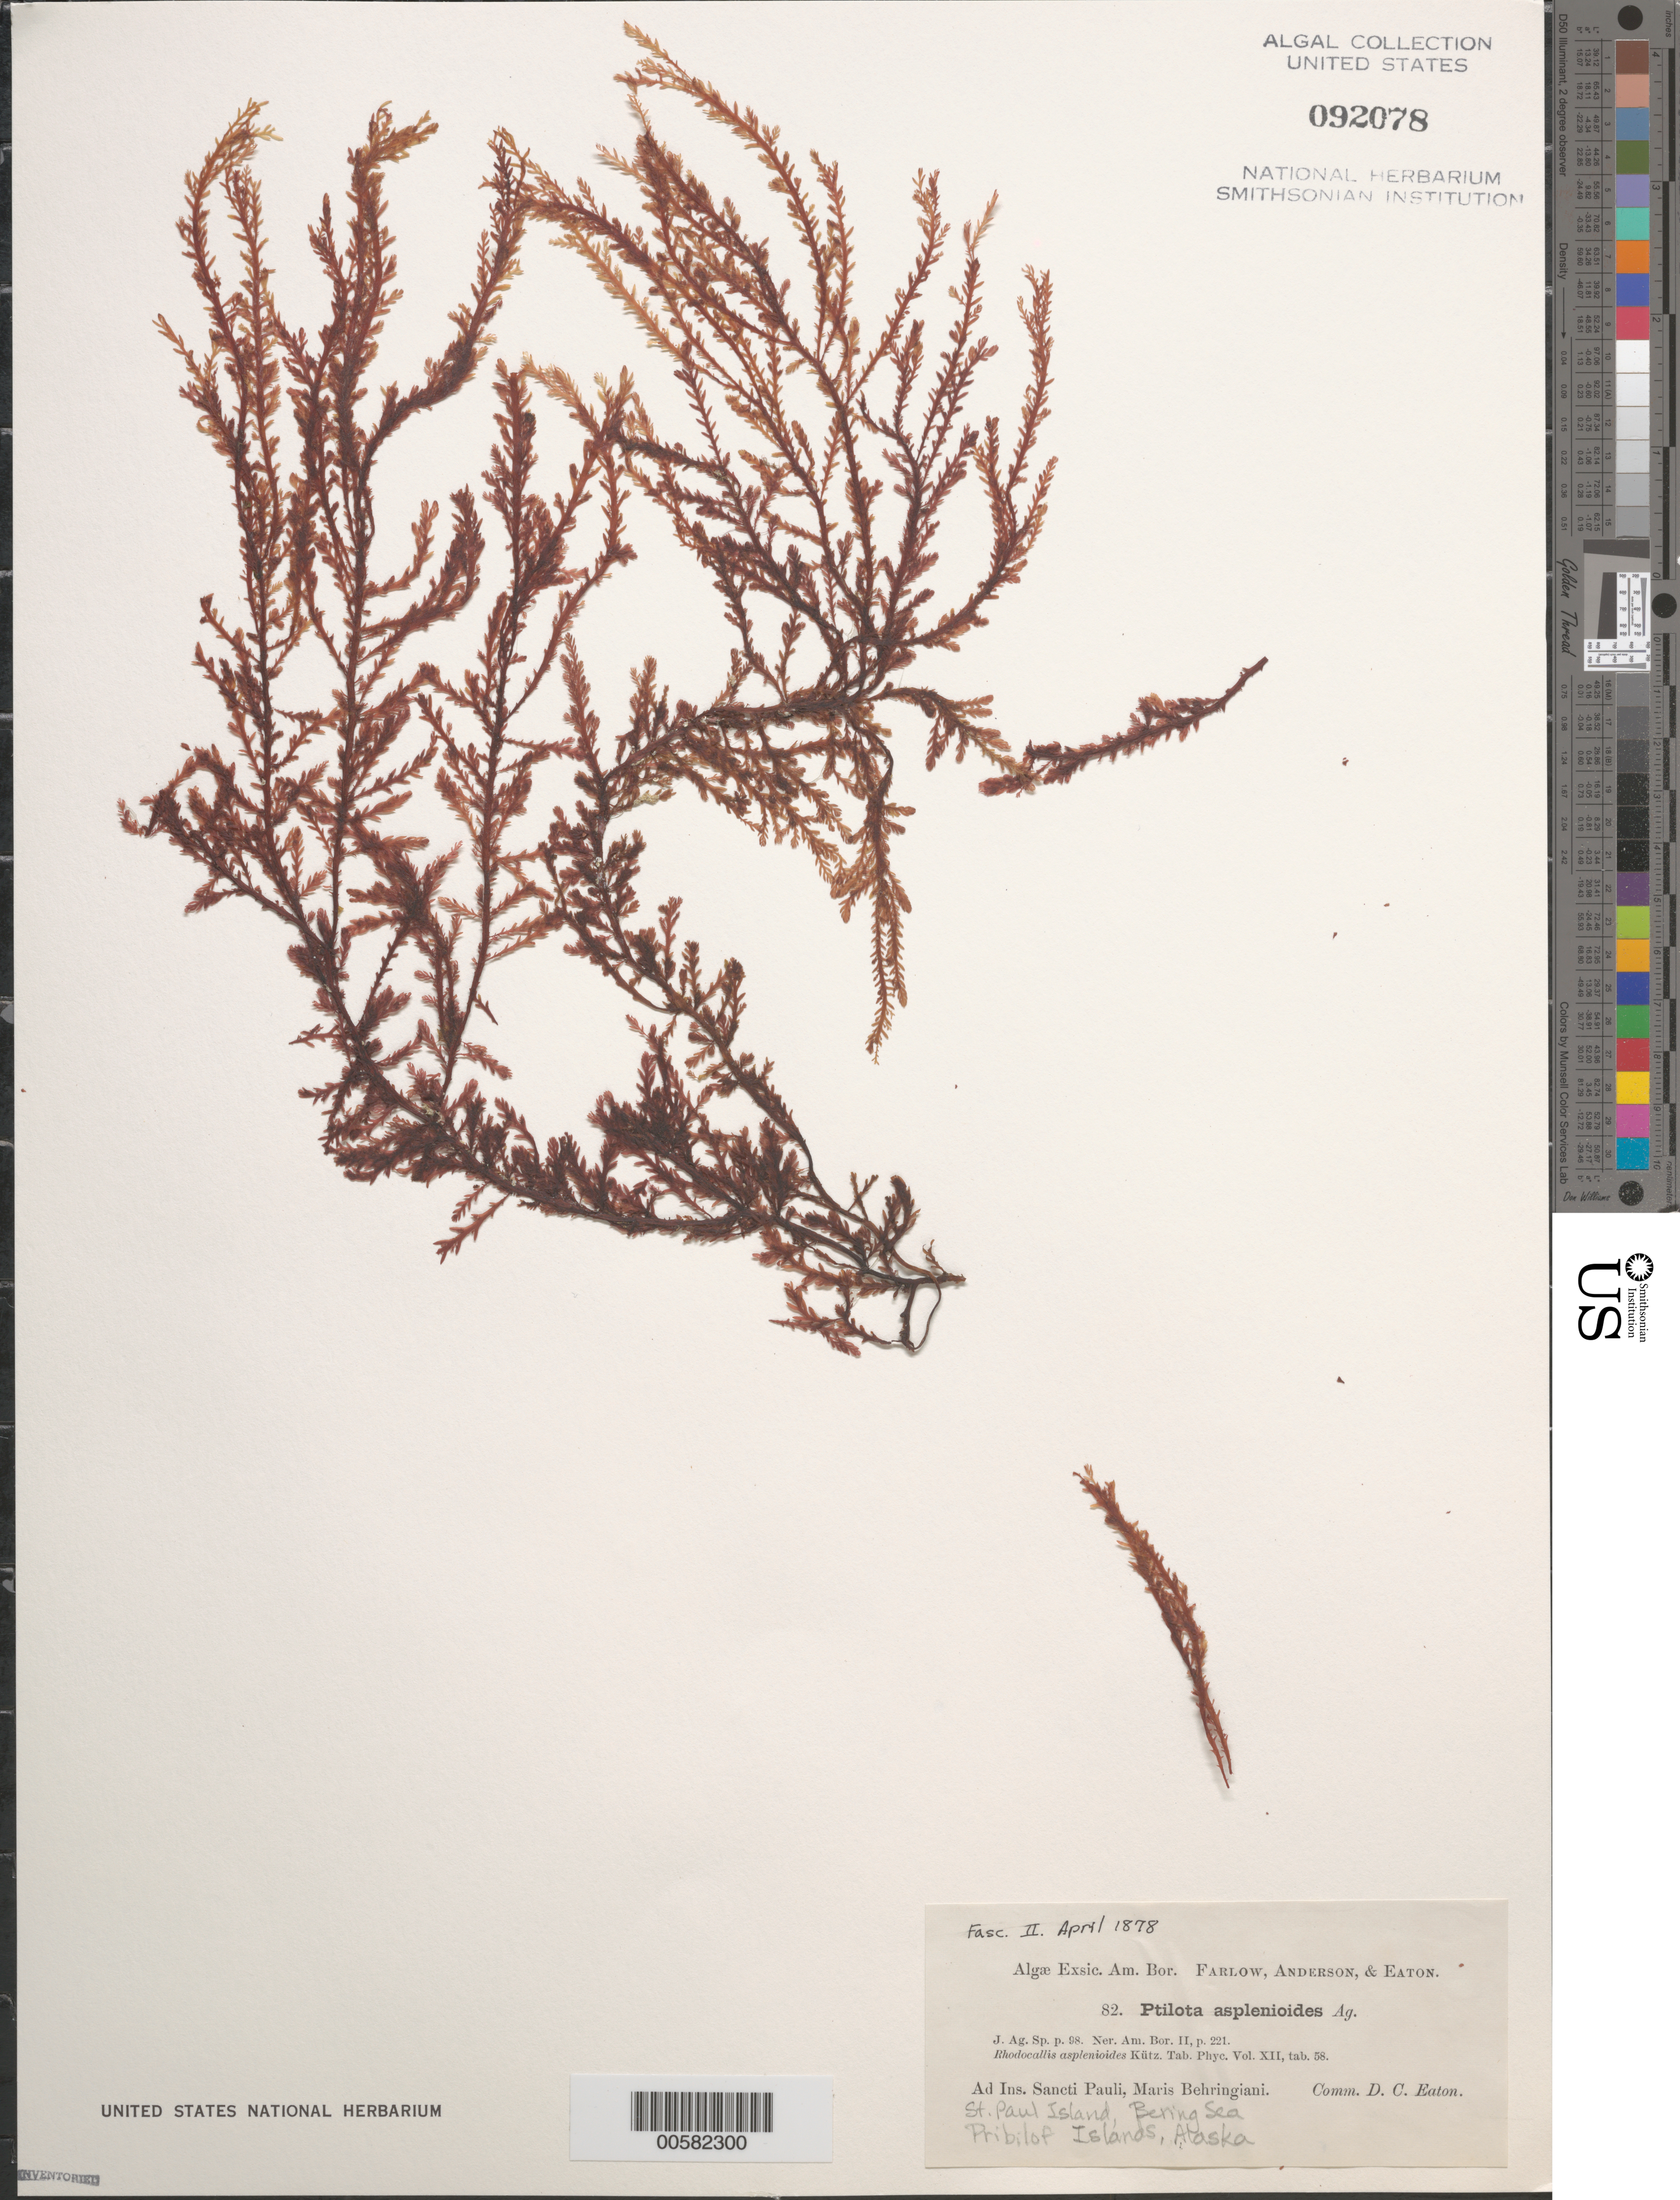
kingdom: Plantae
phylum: Rhodophyta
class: Florideophyceae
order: Ceramiales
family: Wrangeliaceae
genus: Ptilota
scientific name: Ptilota asplenioides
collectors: D. Eaton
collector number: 82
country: United States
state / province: Alaska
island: St. Paul Island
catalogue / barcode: US 92078